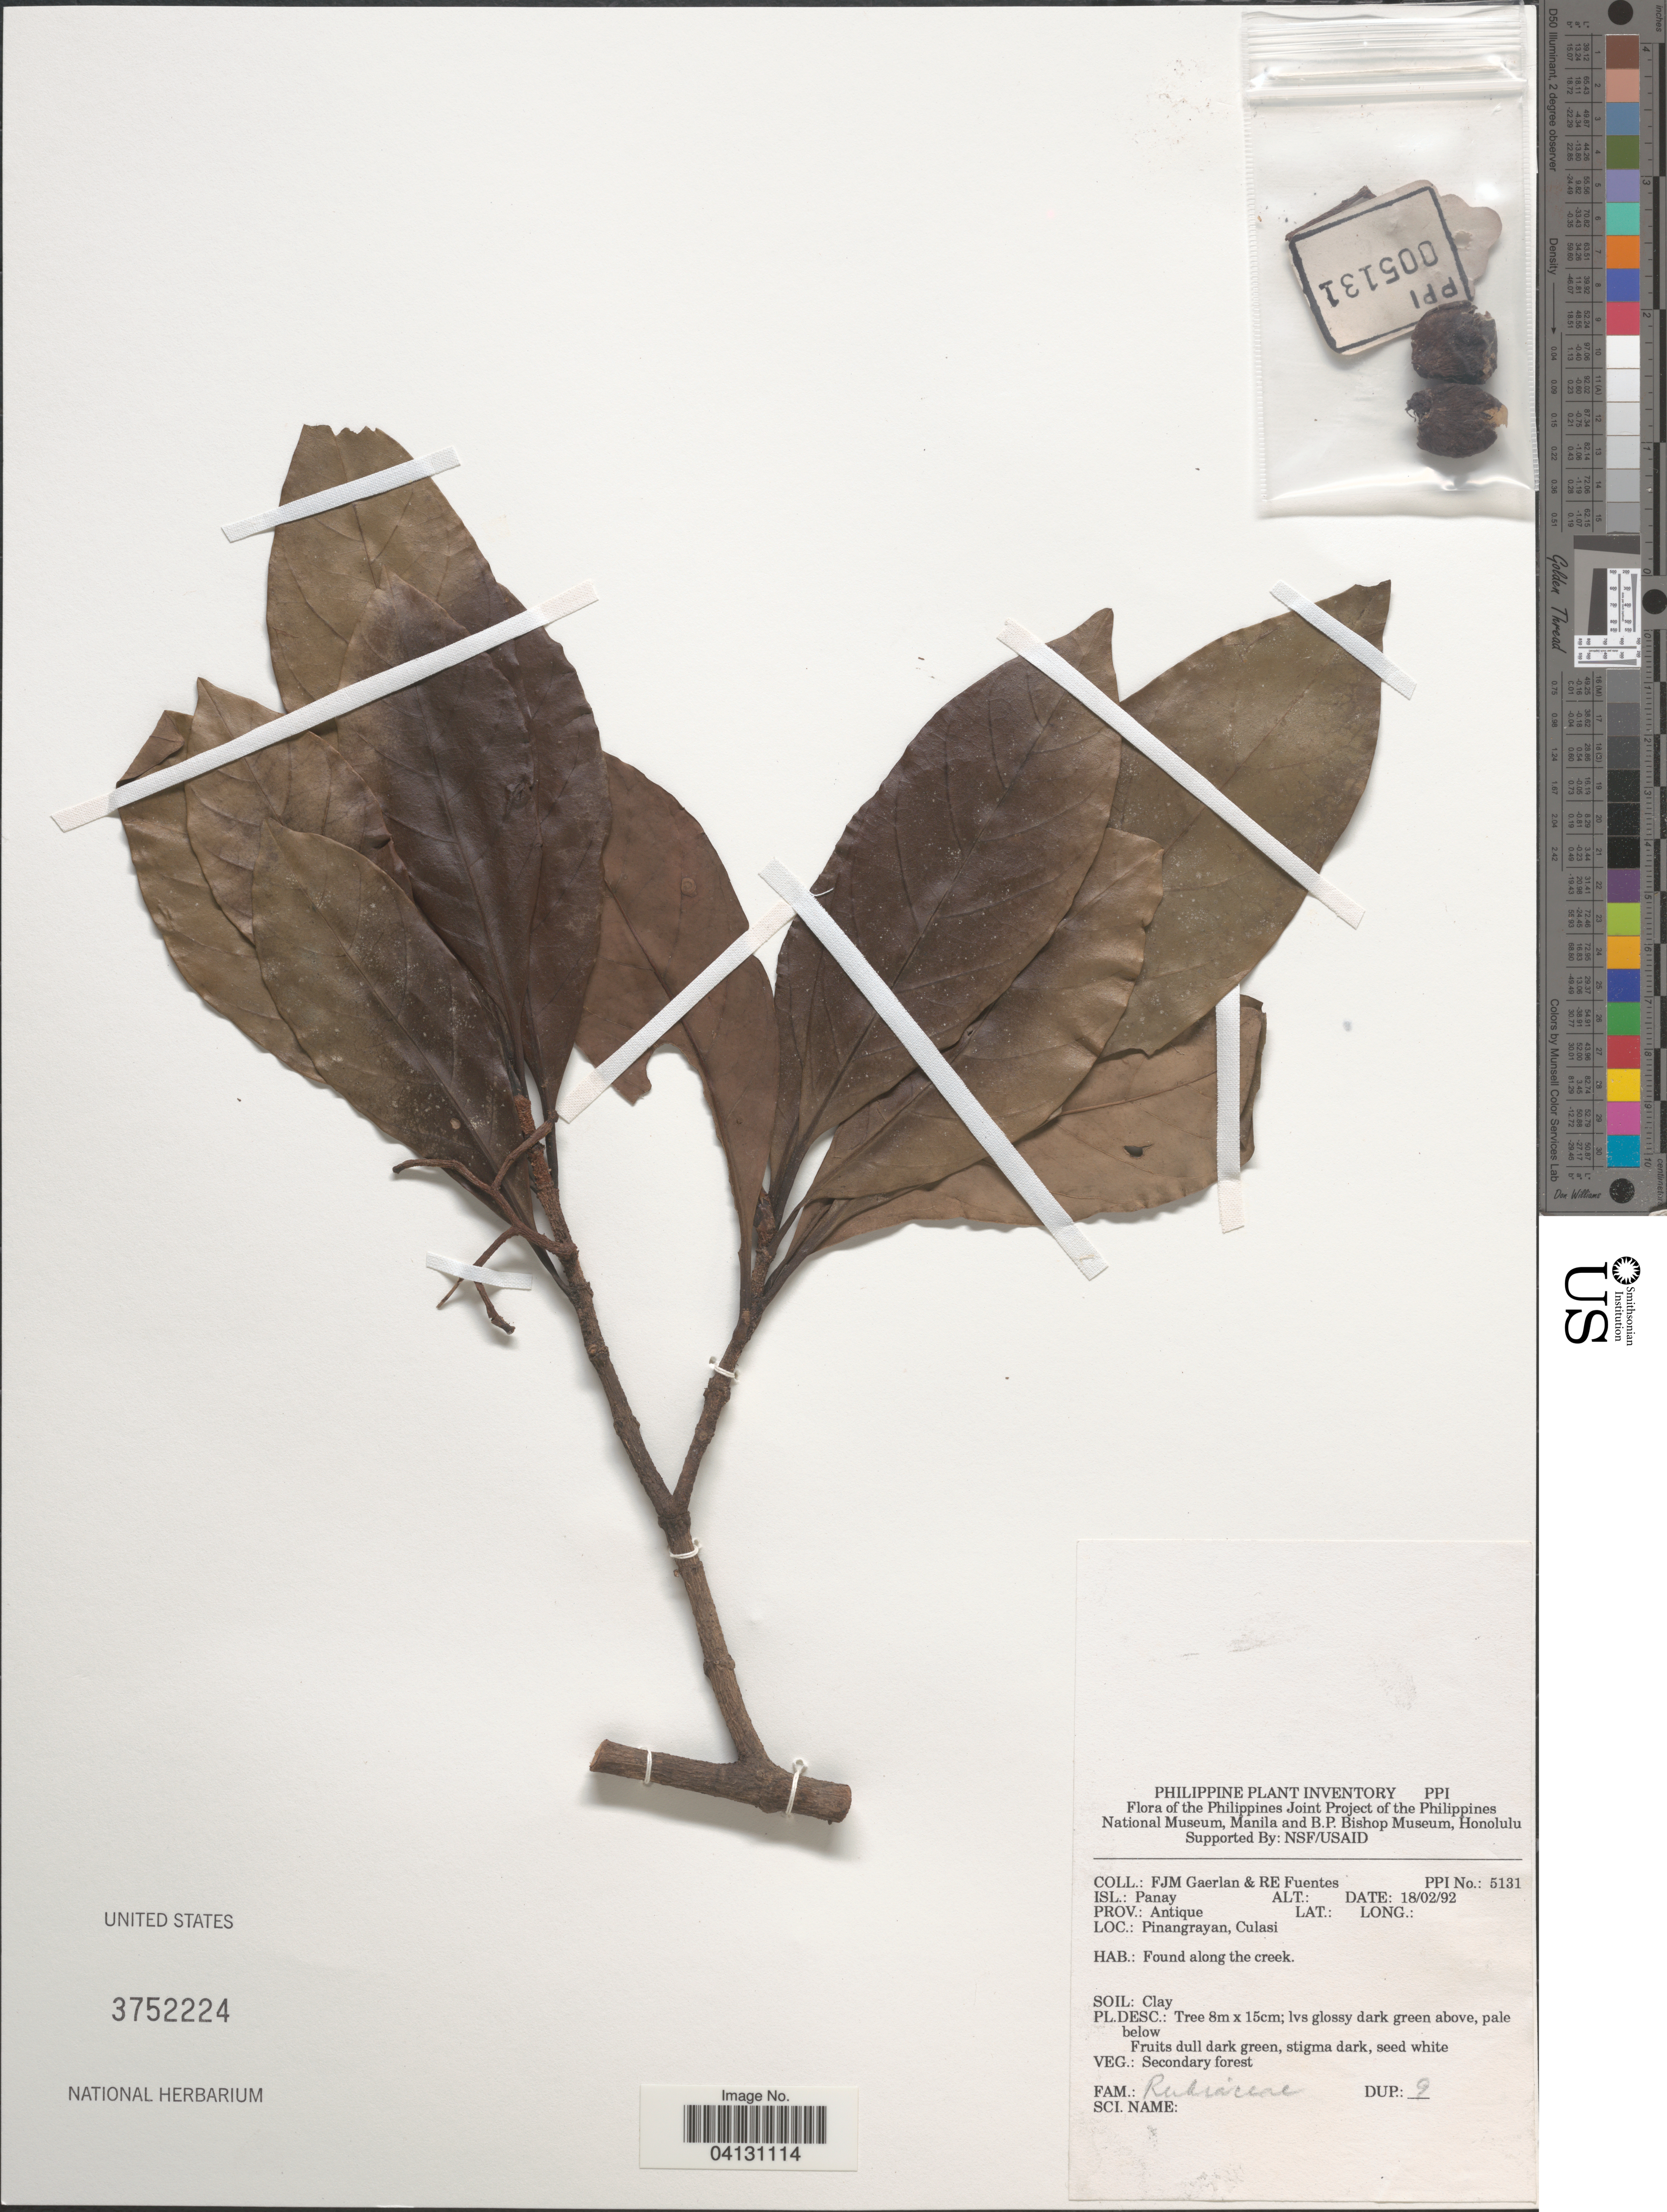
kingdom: Plantae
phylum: Tracheophyta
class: Magnoliopsida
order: Gentianales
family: Rubiaceae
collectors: F. Gaerlan & R. Fuentes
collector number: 5131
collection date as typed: Transcribed d/m/y: 18/2/92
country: Philippines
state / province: Western Visayas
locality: The Philippines Joint Project of the Philippines National Museum, Manila and B.P. Bishop Museum, Honolulu. Isl.: Panay. Prov.: Antique. Pinangrayan, Culasi. Along the creek.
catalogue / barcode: US 3752224